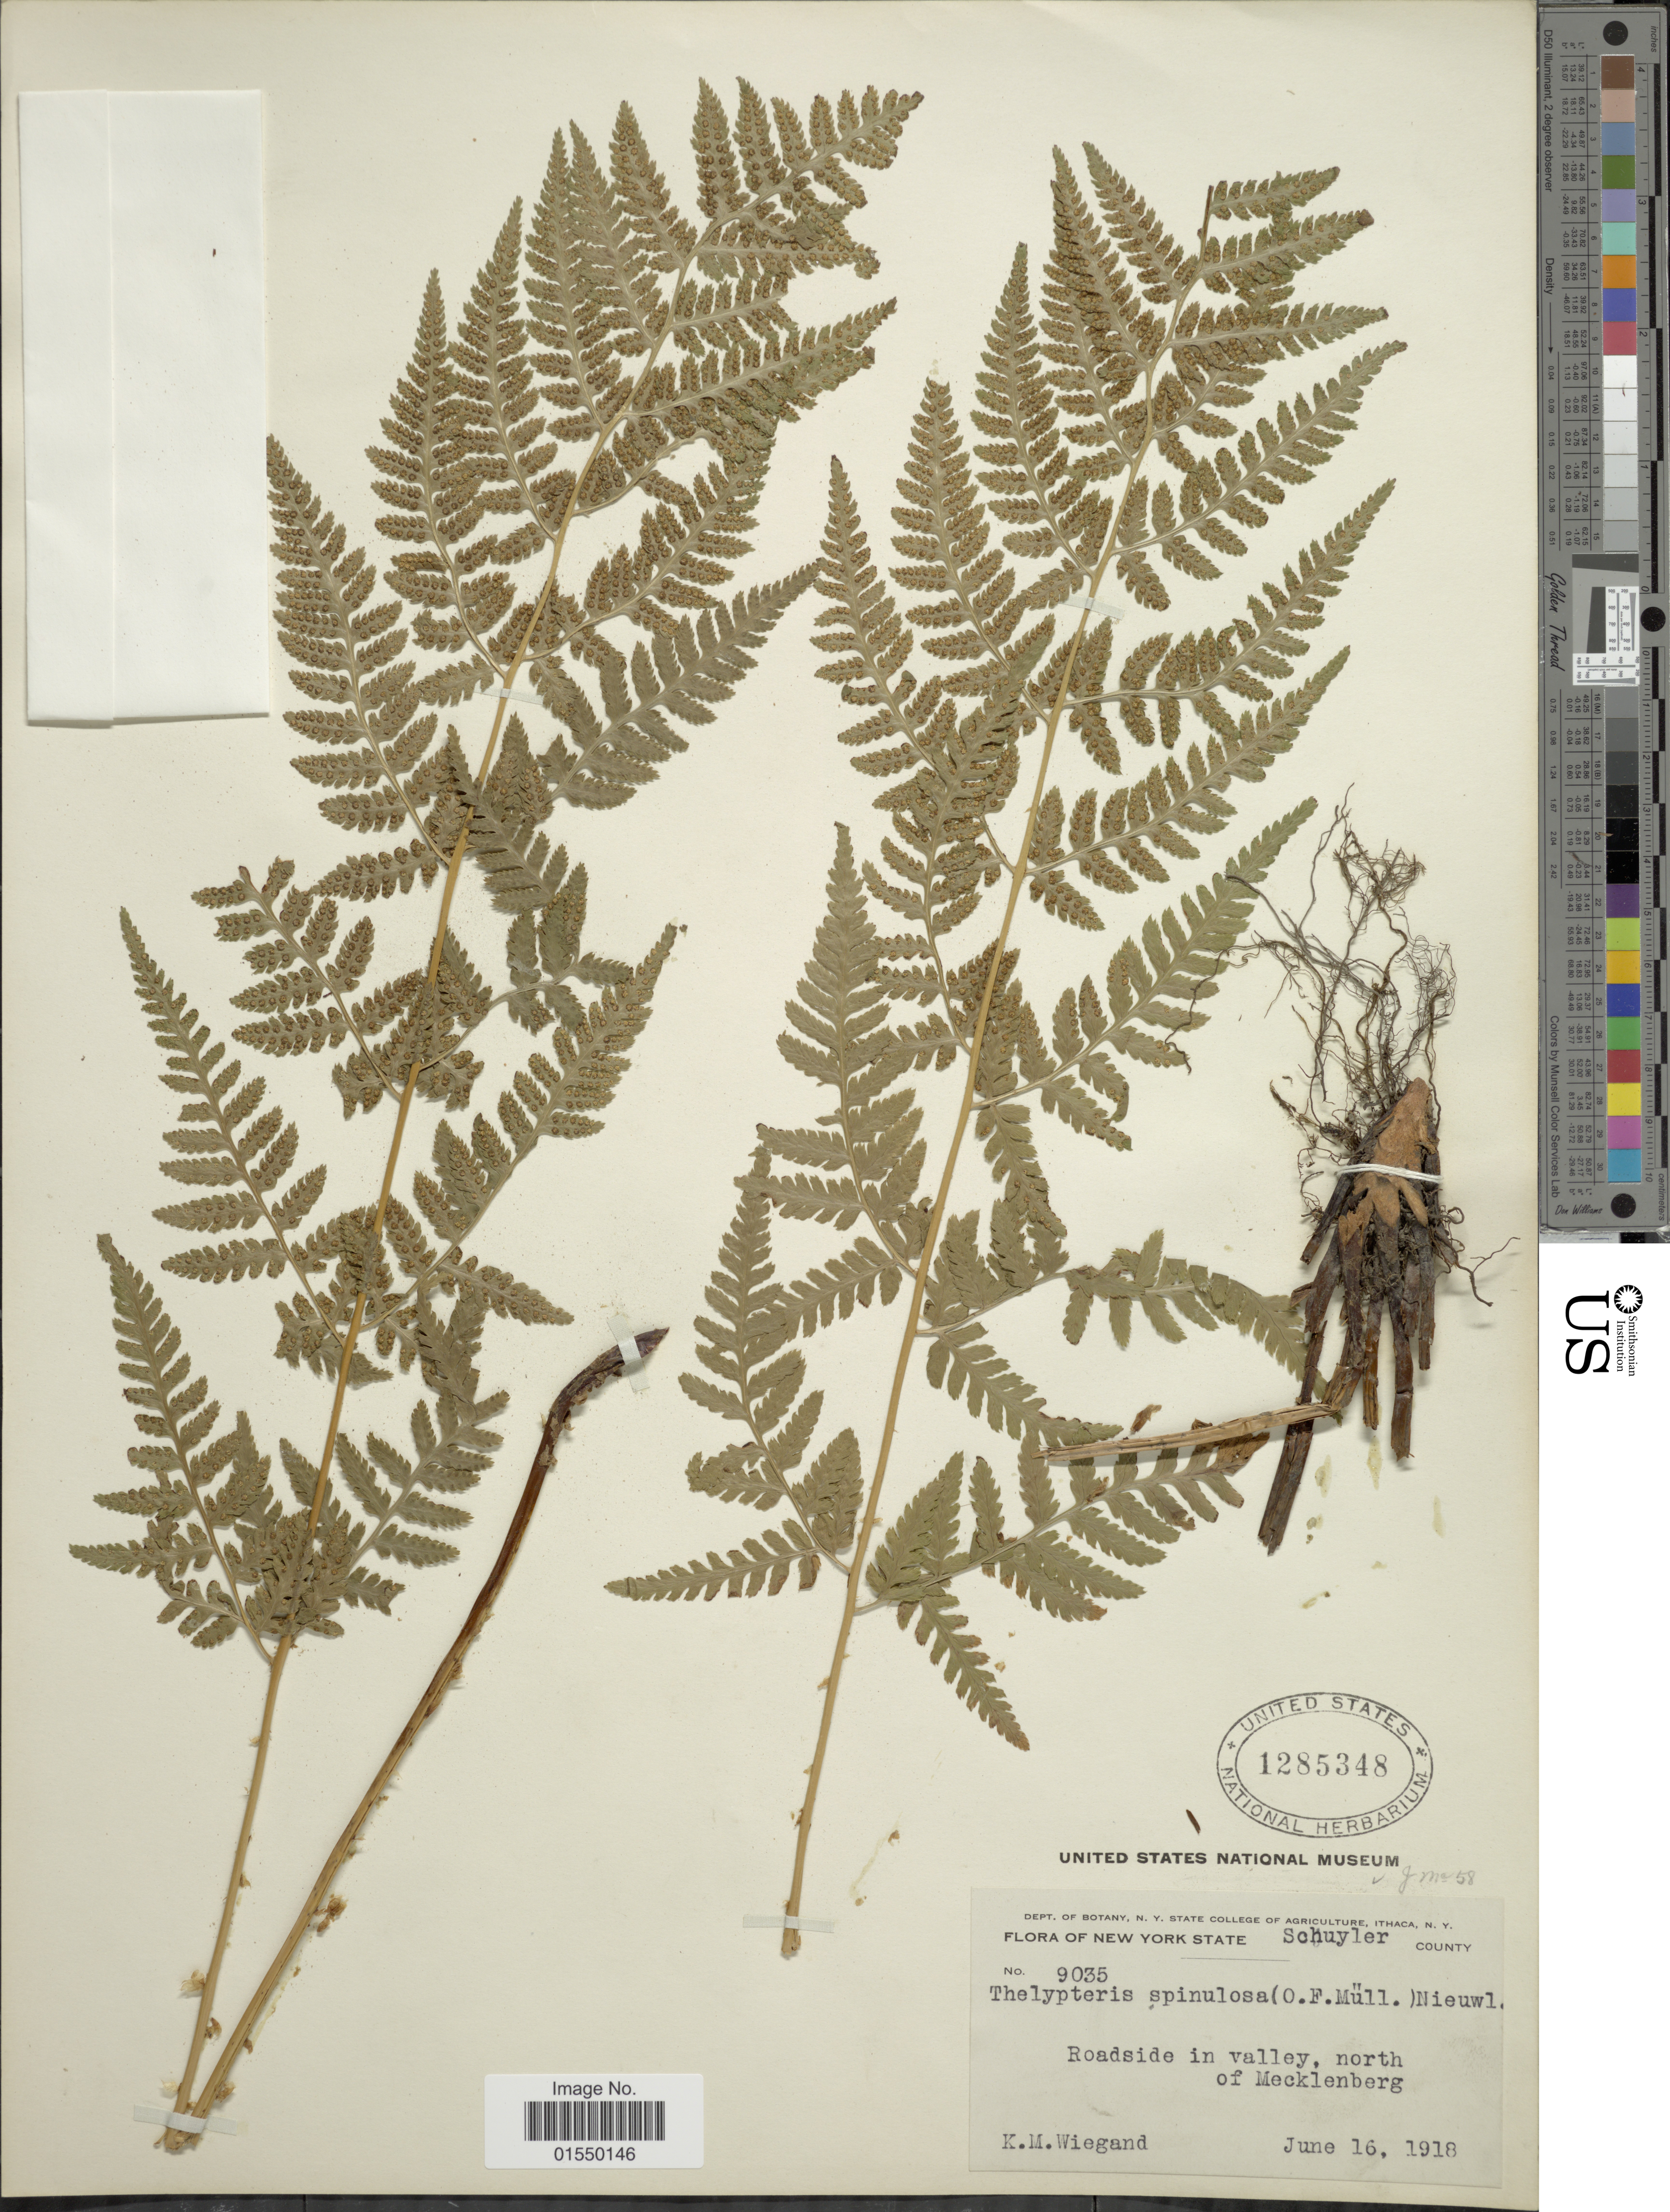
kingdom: Plantae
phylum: Tracheophyta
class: Polypodiopsida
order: Polypodiales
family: Dryopteridaceae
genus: Dryopteris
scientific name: Dryopteris carthusiana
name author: (Villars) H.P. Fuchs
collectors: K. M. Wiegand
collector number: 9035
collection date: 1918-06-16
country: United States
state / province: New York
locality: New York State, Schuyler County, roadside in valley, north of Mecklenberg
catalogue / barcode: US 1285348